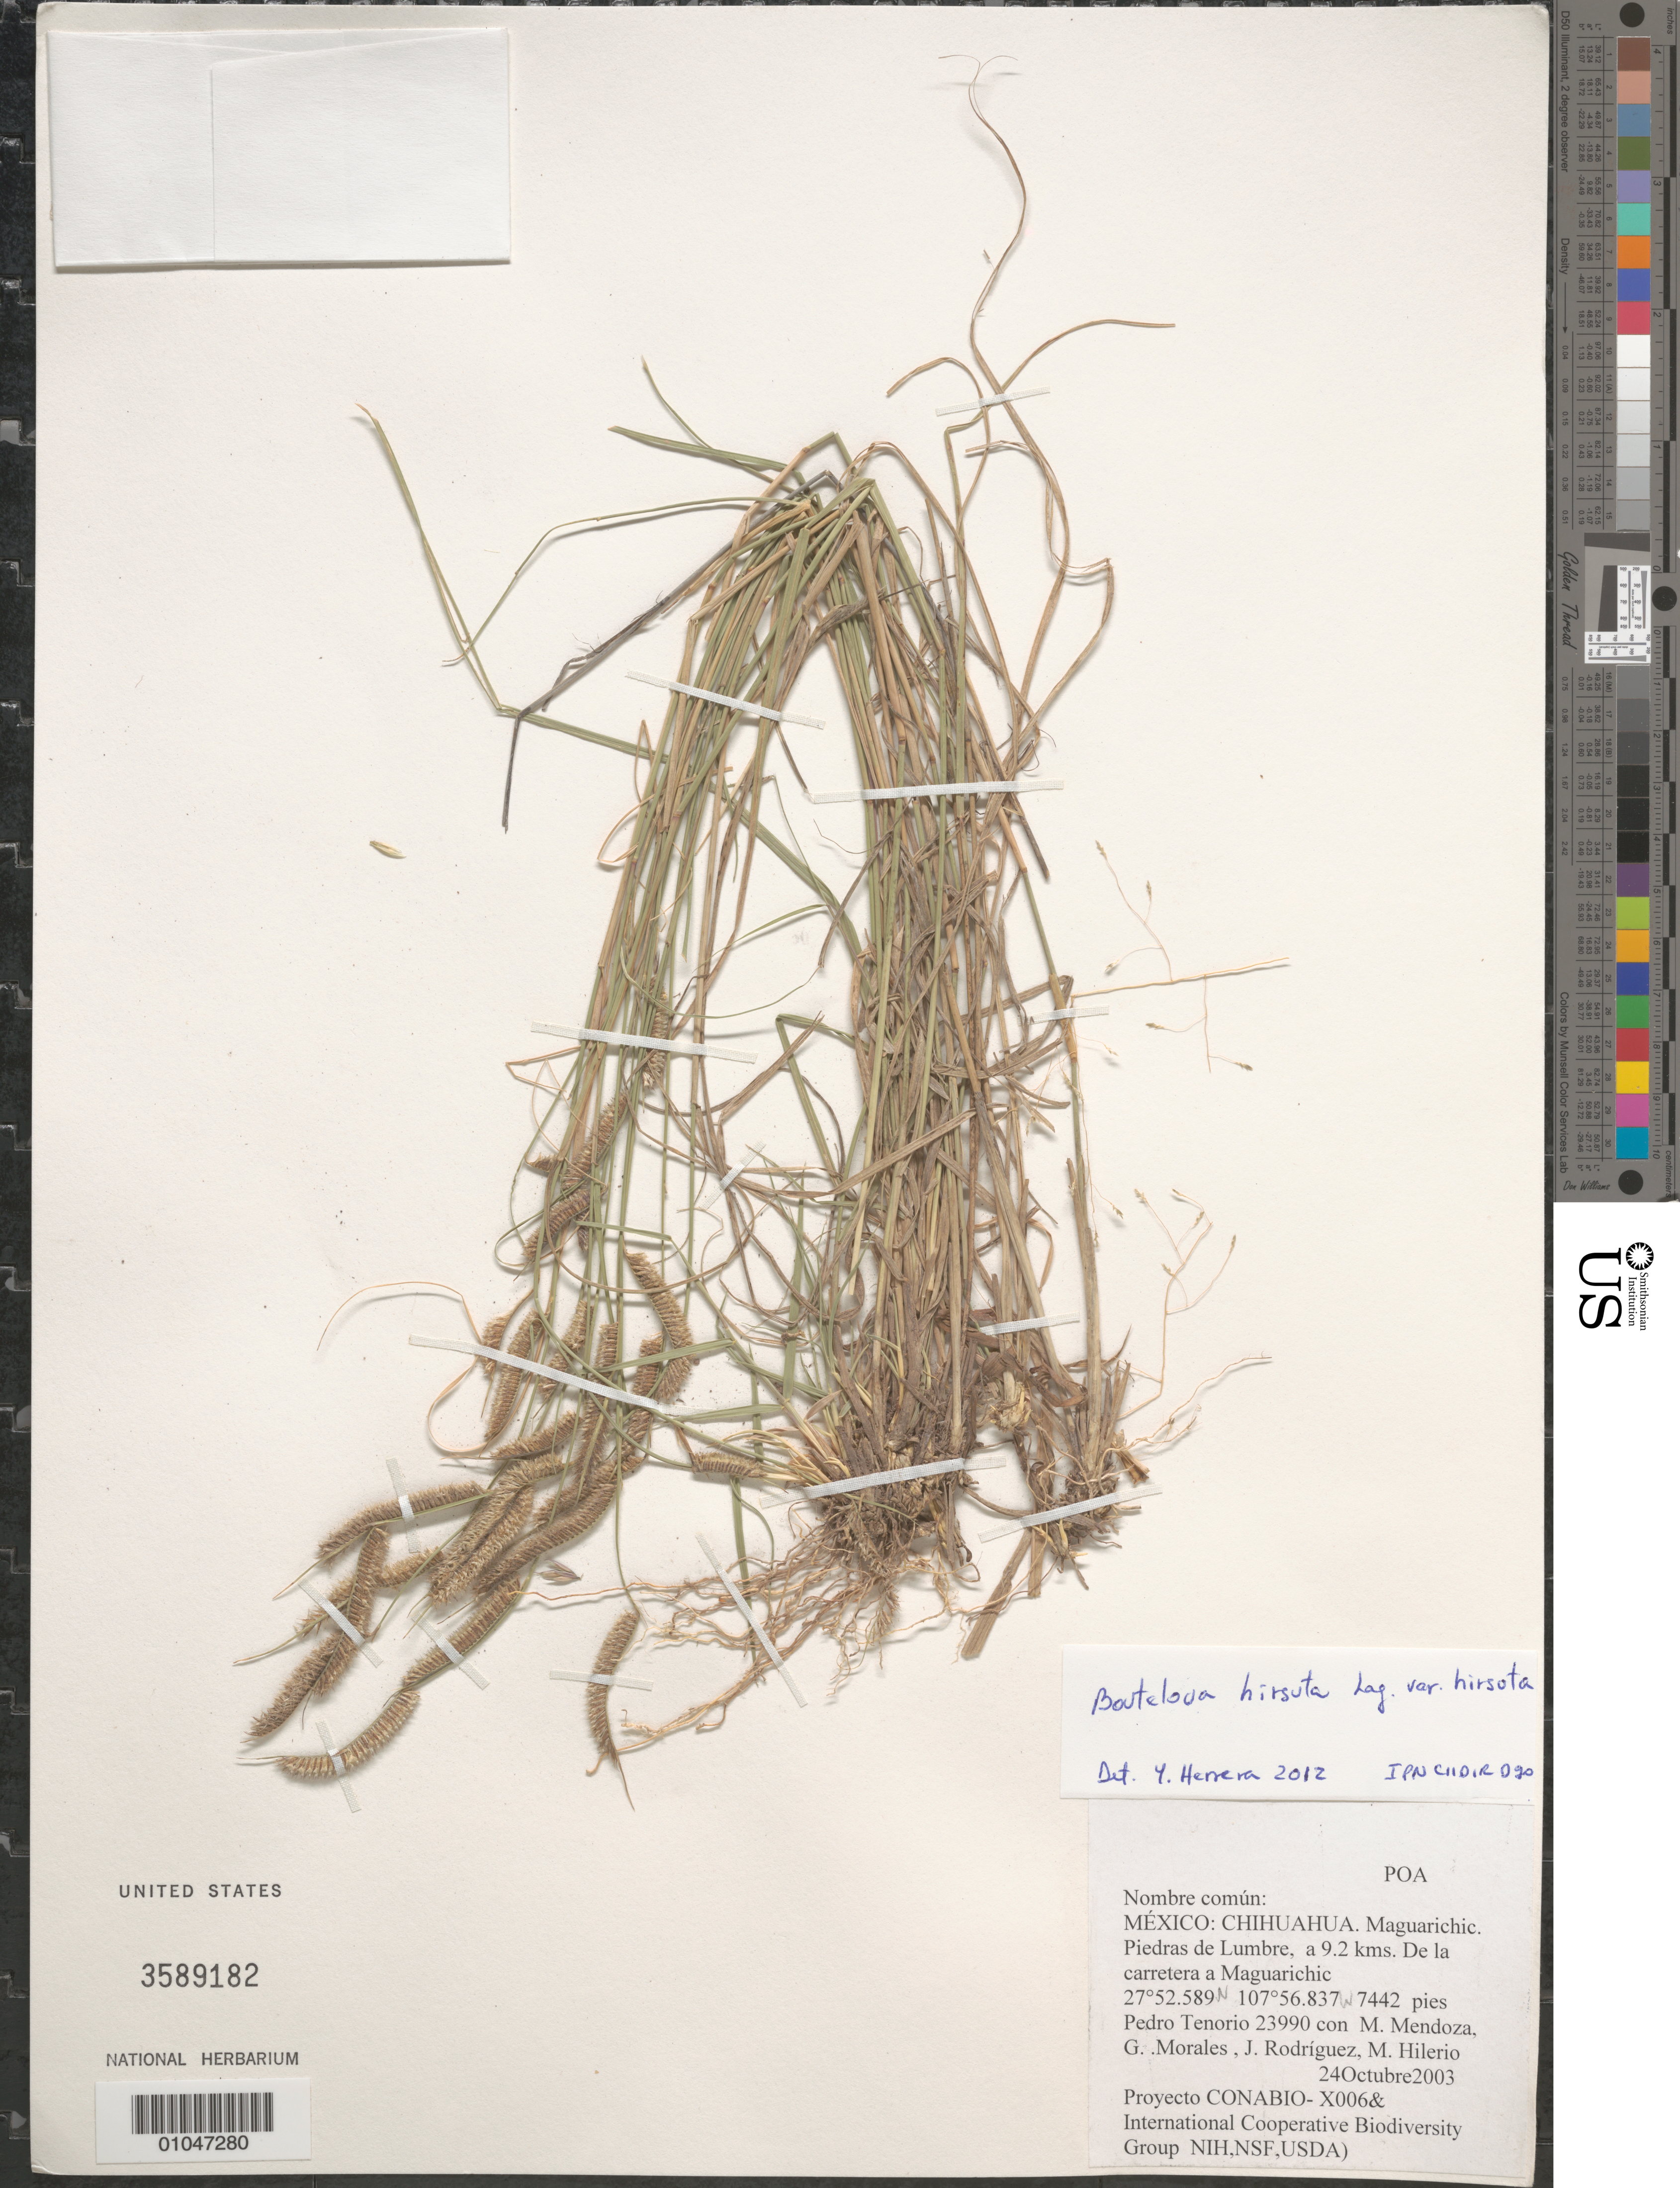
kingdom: Plantae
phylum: Tracheophyta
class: Liliopsida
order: Poales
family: Poaceae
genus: Bouteloua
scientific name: Bouteloua hirsuta var. hirsuta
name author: Lag.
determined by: Herrera Arrieta, Y., (CIIDIR), Instituto Politecnico Nacional (MEXICO)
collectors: P. Tenorio L., M. Mendoza Garcia, G. Morales, J. Rodríguez & M. Hilerio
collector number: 23990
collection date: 2003-10-24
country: Mexico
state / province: Chihuahua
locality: Maguarichic.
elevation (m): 2268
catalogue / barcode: US 3589182